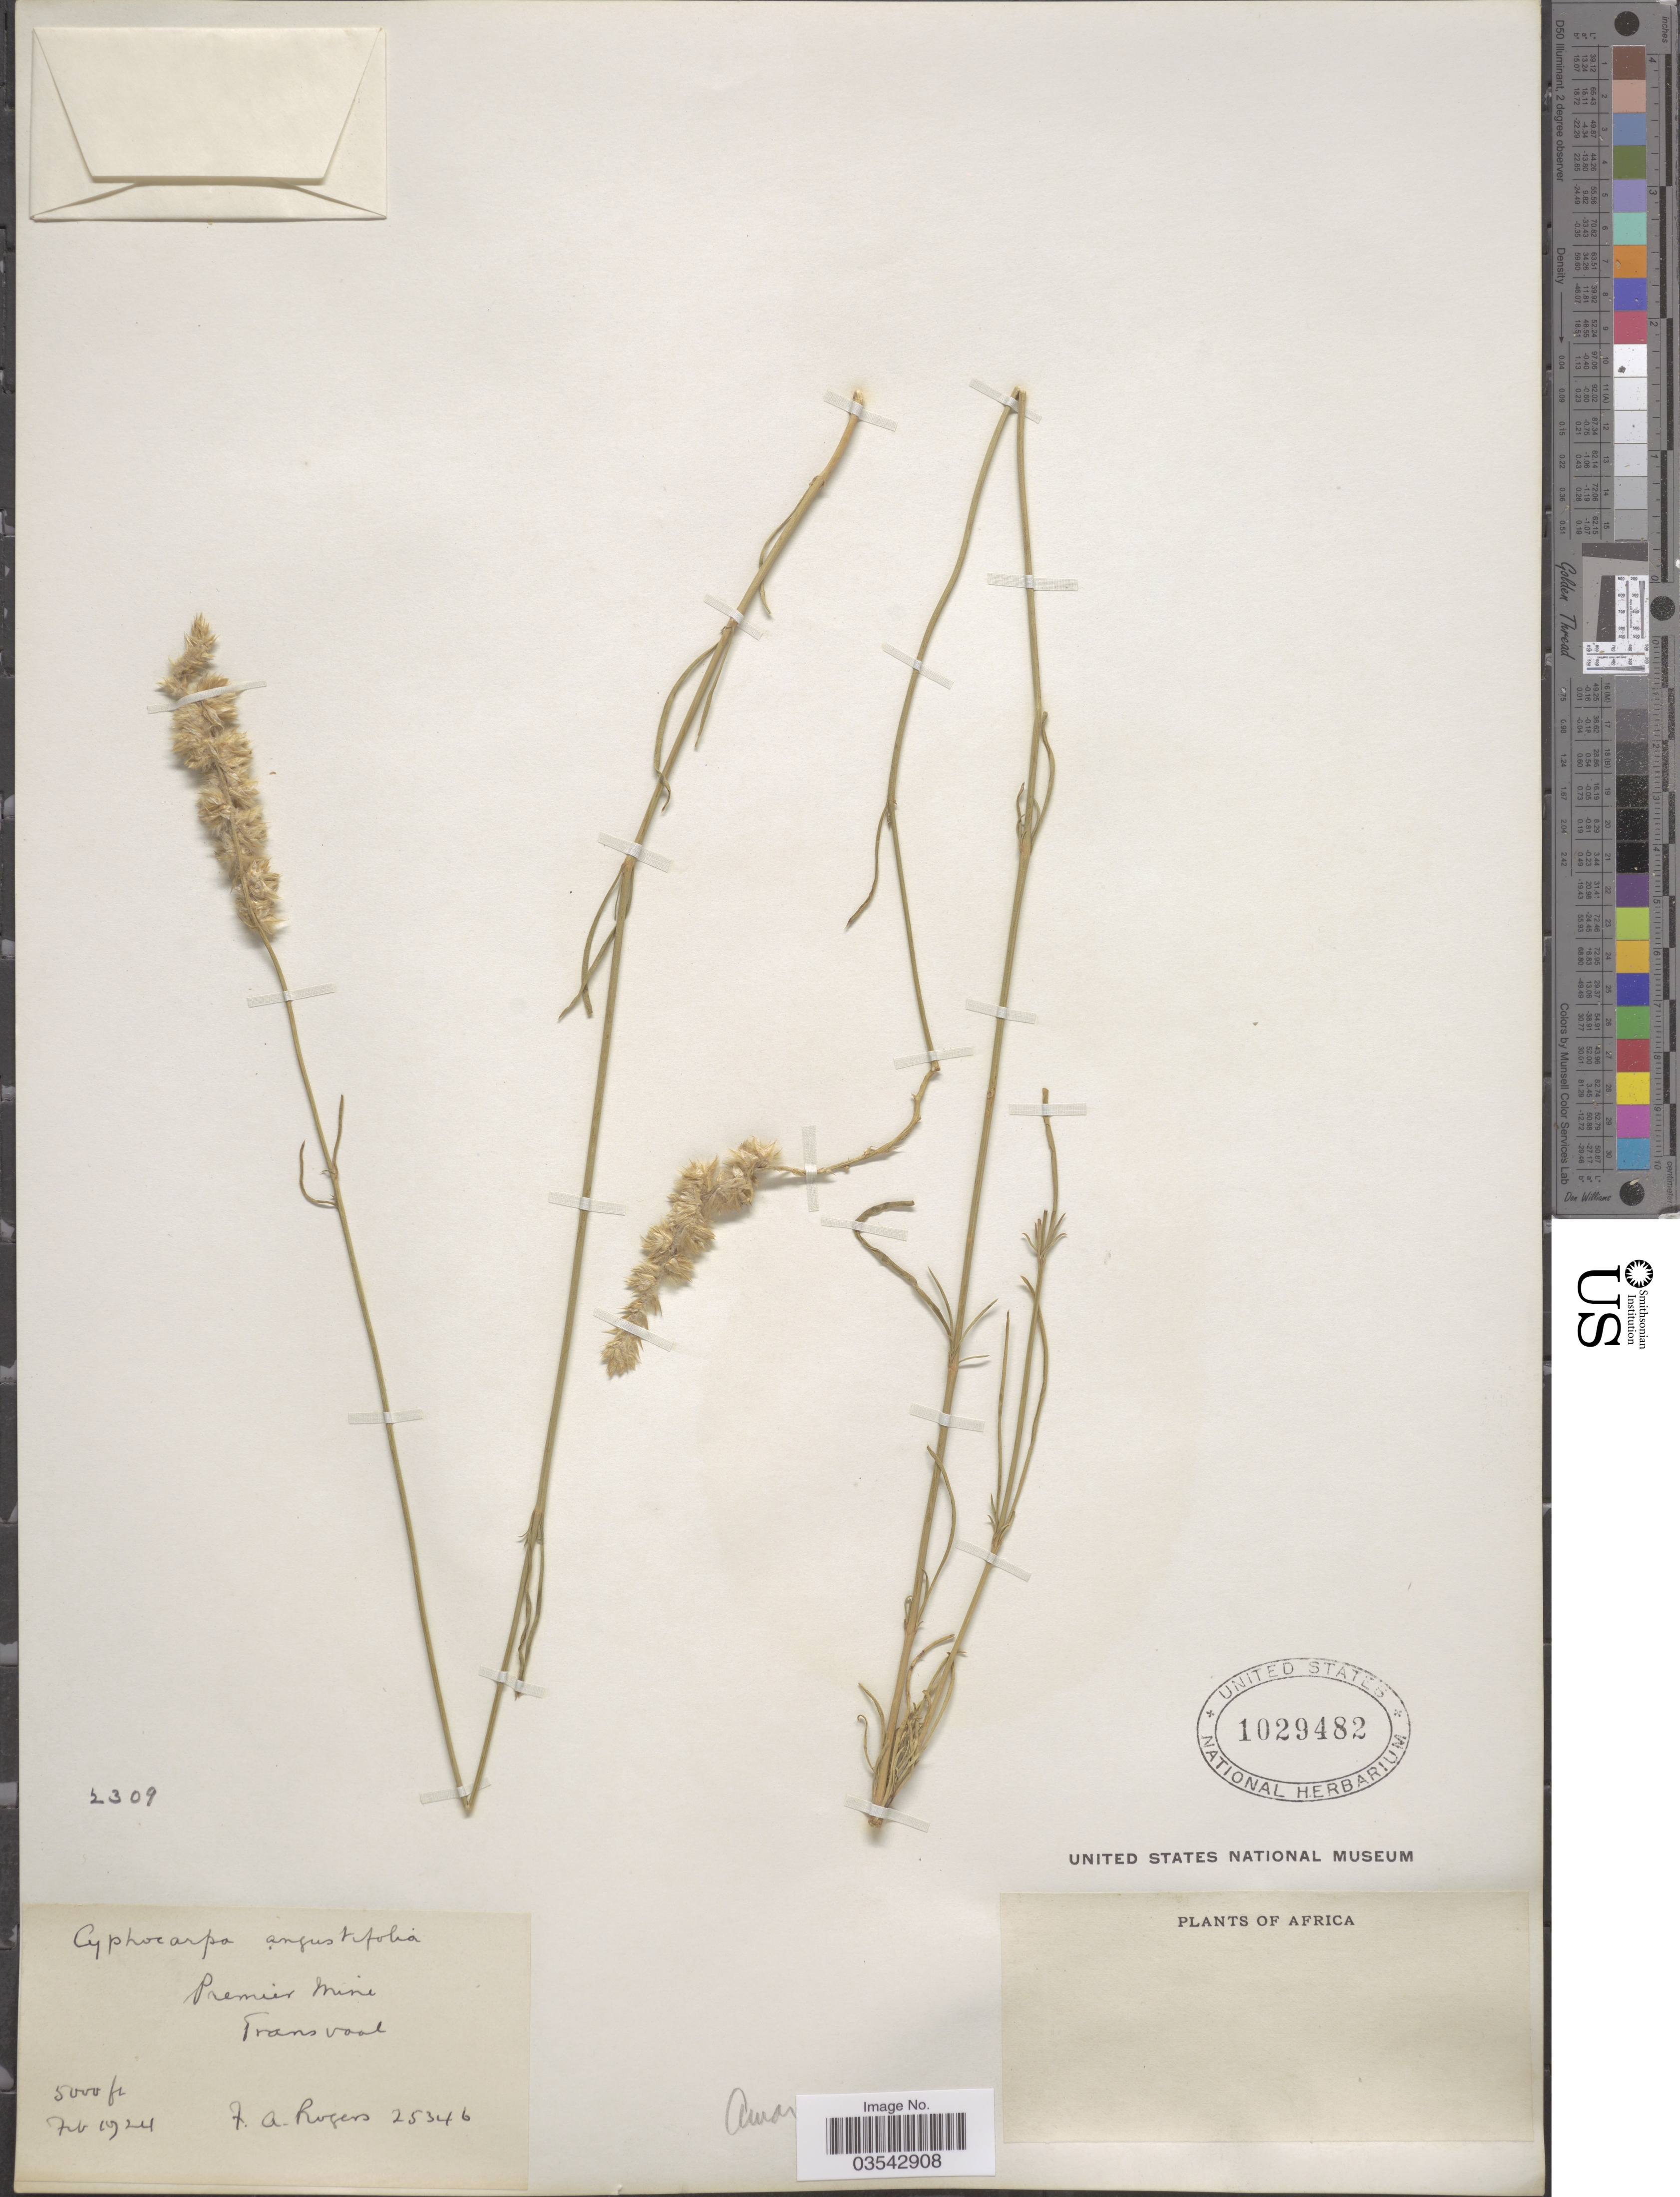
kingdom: Plantae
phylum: Tracheophyta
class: Magnoliopsida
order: Caryophyllales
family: Amaranthaceae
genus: Kyphocarpa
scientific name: Kyphocarpa angustifolia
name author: Lopr.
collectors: F. A. Rogers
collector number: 25346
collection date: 1924-02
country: South Africa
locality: Premier Mine. Transvaal.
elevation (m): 1524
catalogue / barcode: US 1029482